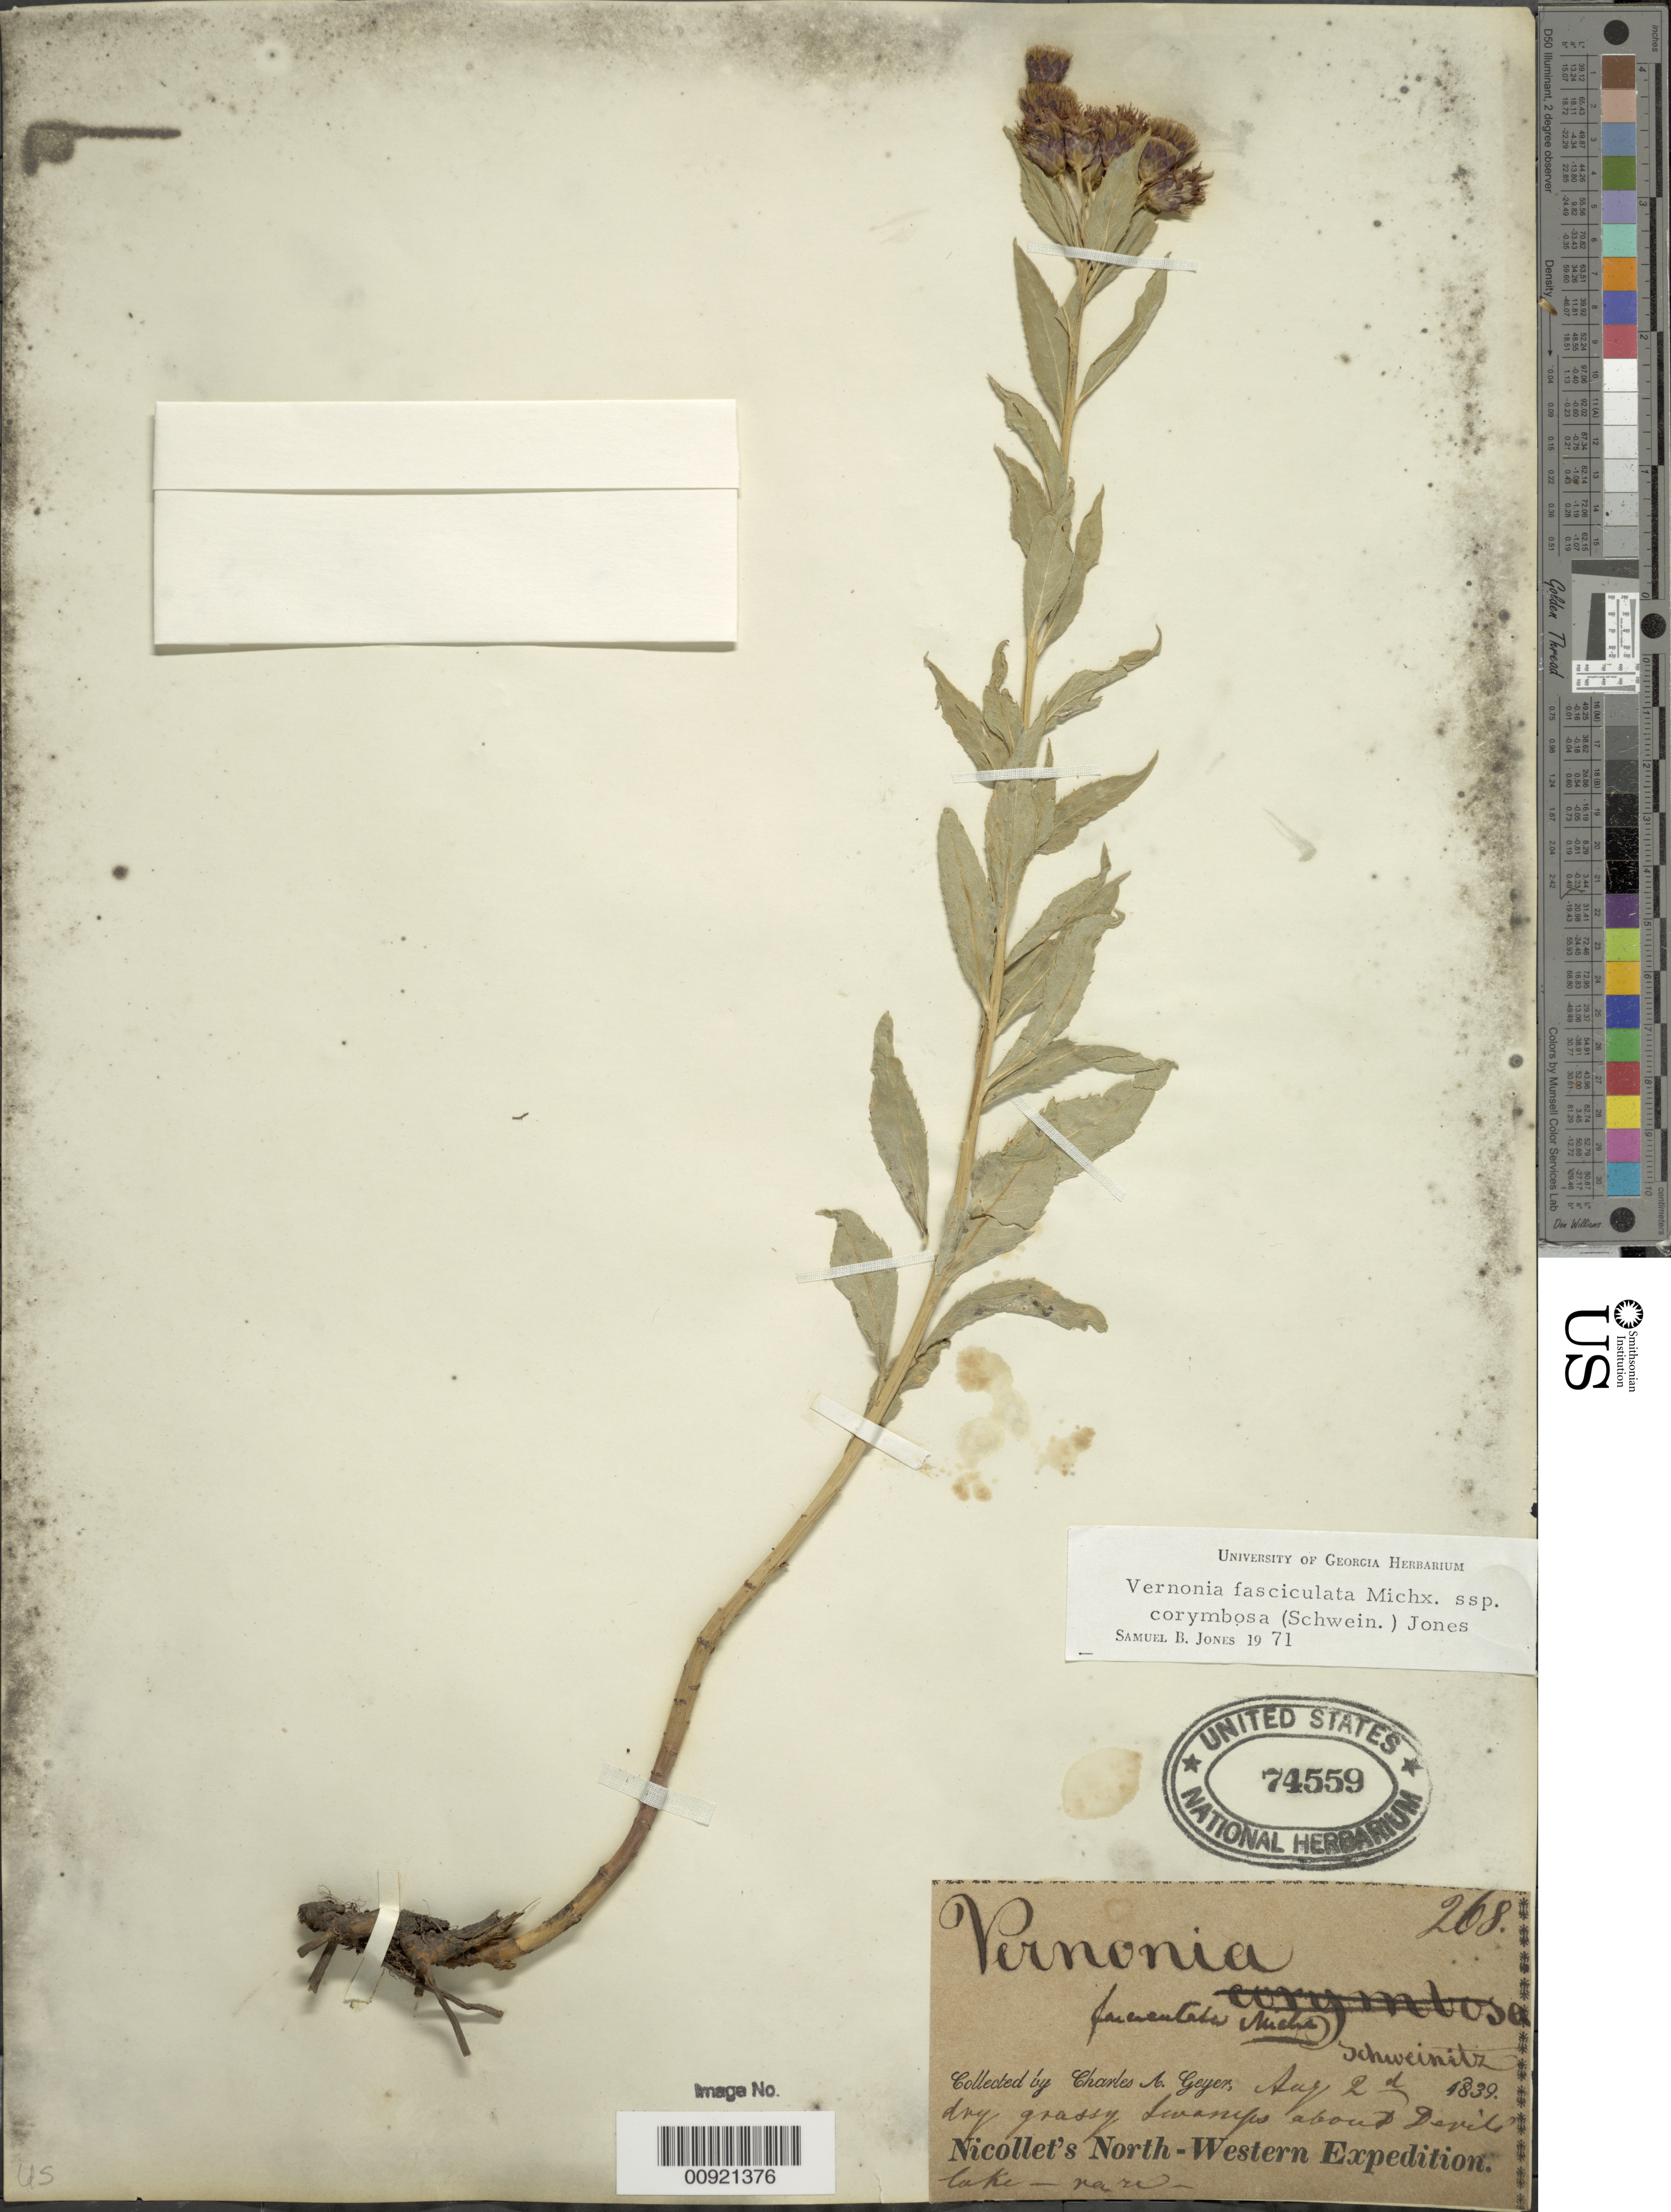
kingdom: Plantae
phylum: Tracheophyta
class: Magnoliopsida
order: Asterales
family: Asteraceae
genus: Vernonia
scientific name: Vernonia fasciculata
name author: Michx.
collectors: C. A. Geyer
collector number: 268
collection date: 1839-08-02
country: United States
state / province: North Dakota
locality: Dry grassy swamps about Devils lake. Nicollet's North Western Expedition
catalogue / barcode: US 74559